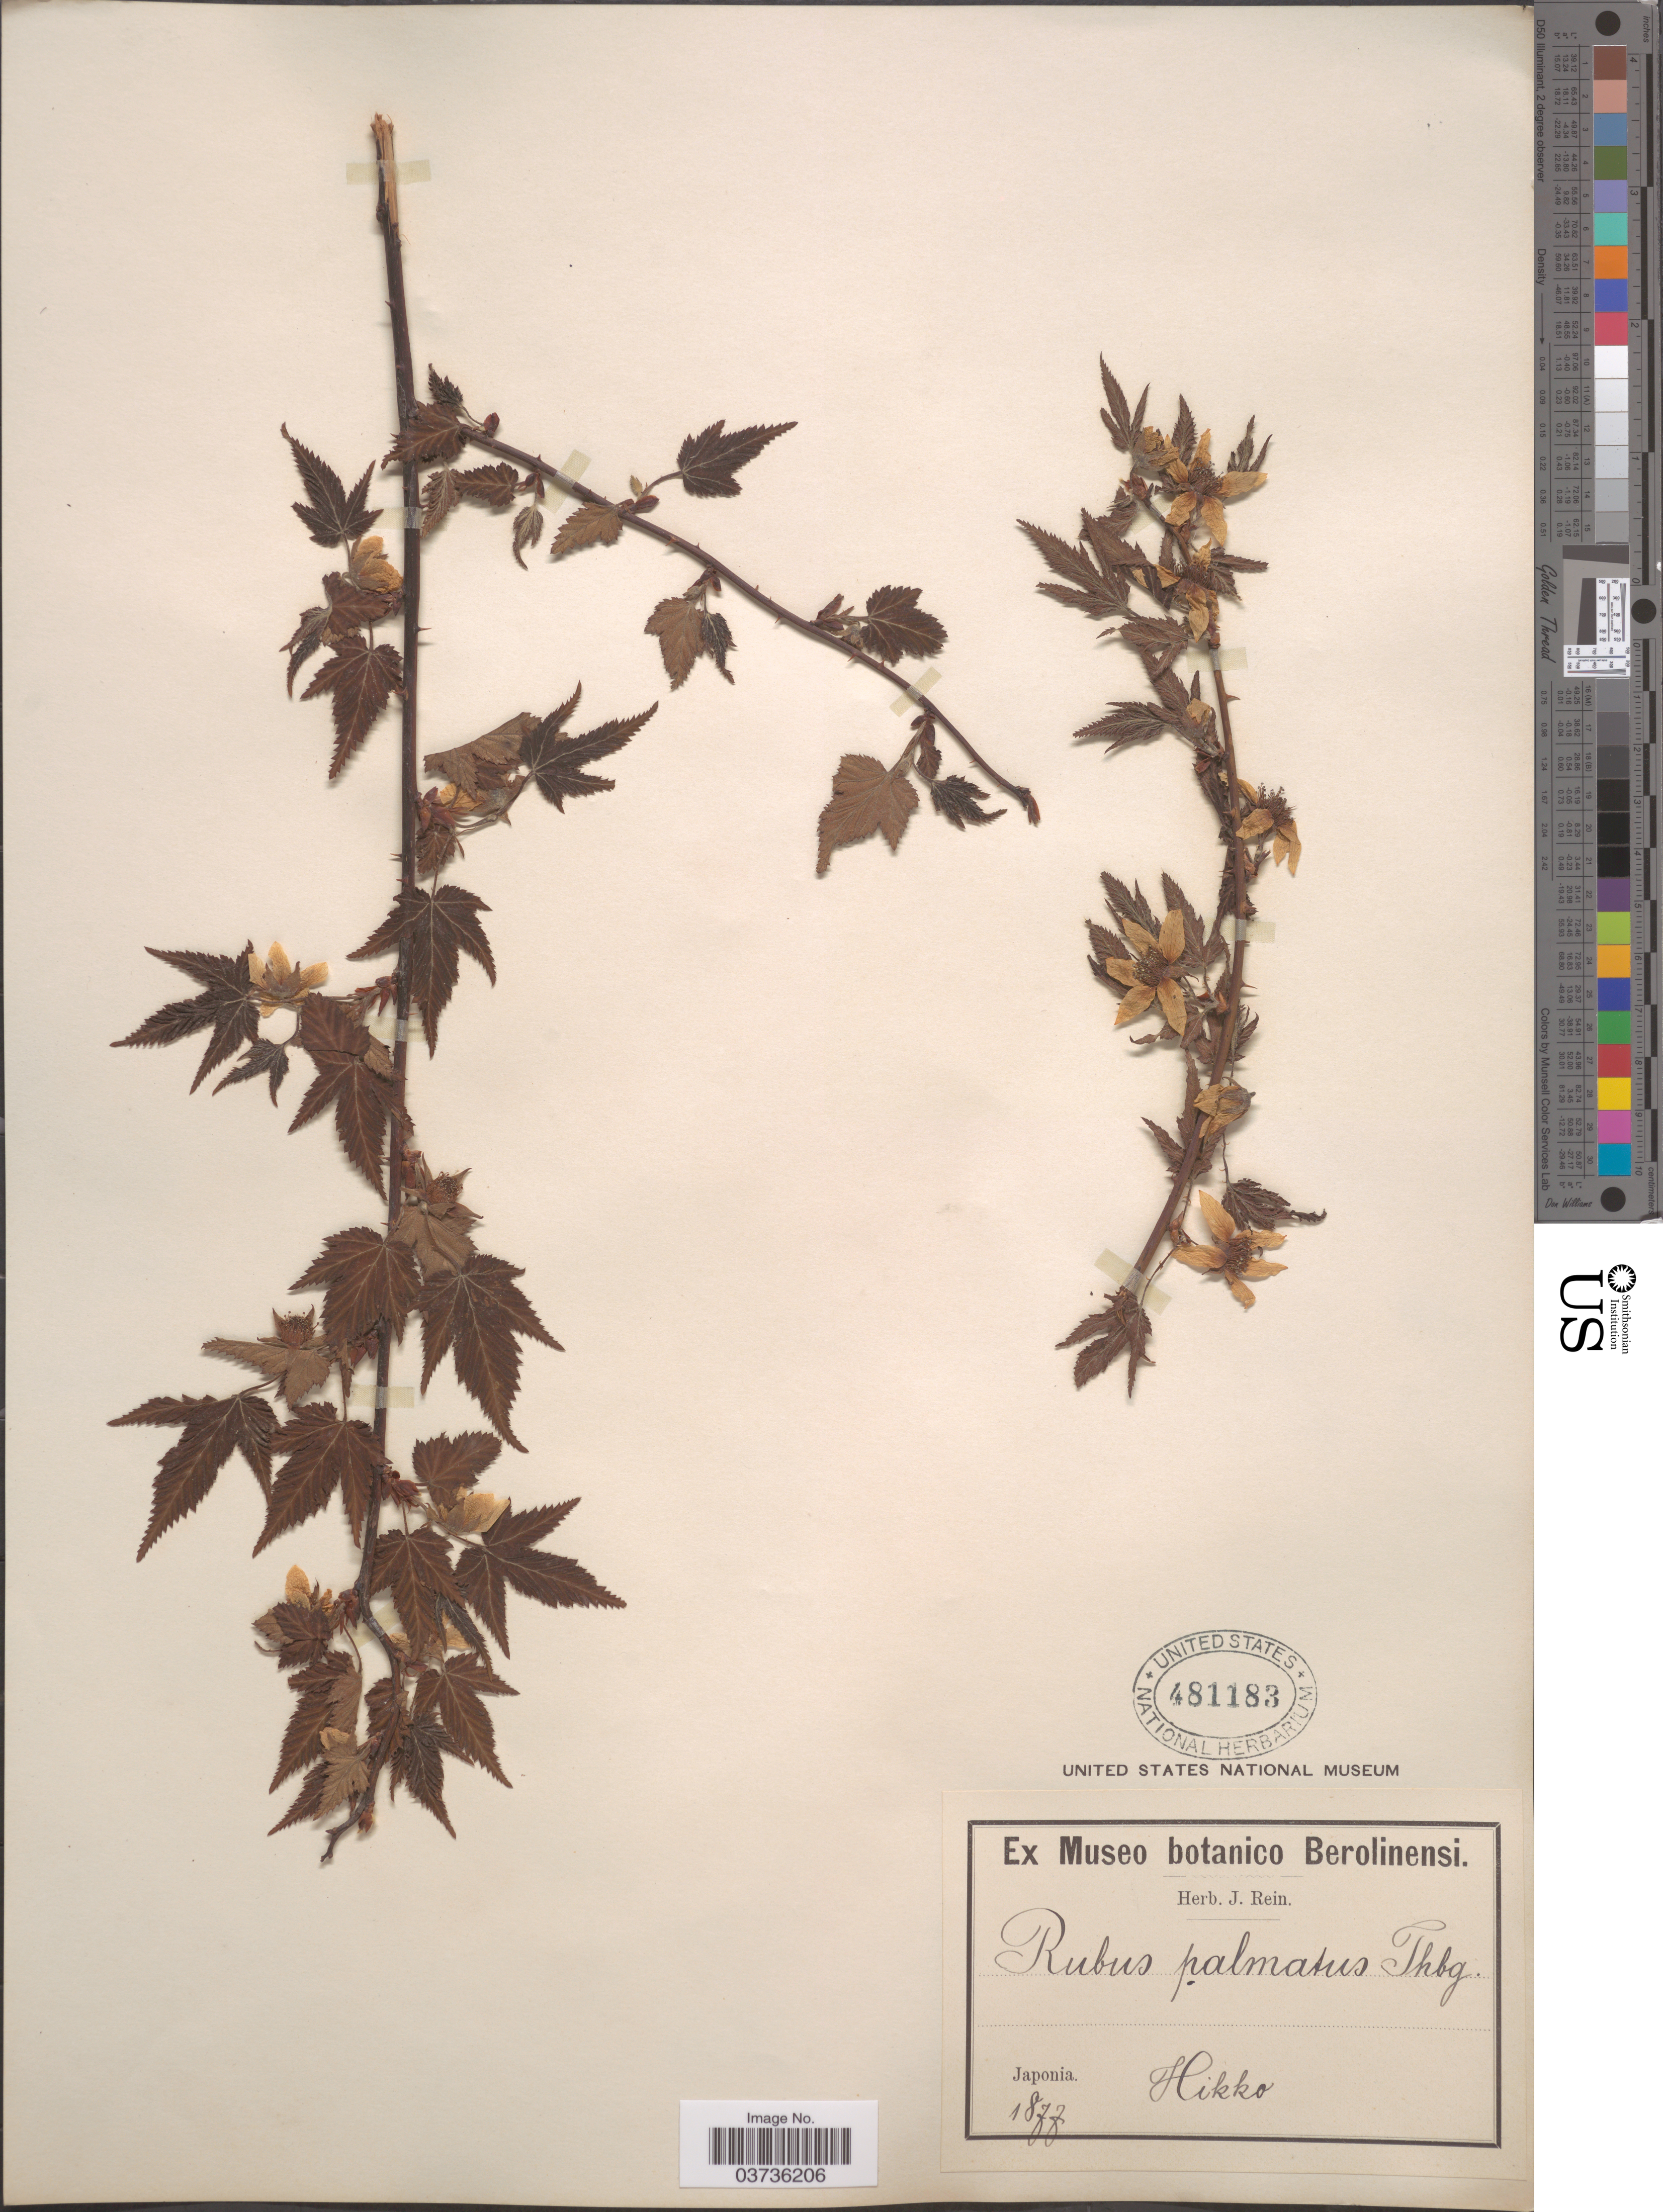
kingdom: Plantae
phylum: Tracheophyta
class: Magnoliopsida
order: Rosales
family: Rosaceae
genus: Rubus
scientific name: Rubus palmatus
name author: Thunb.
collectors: -. Hikko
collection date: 1877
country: Japan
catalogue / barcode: US 481183